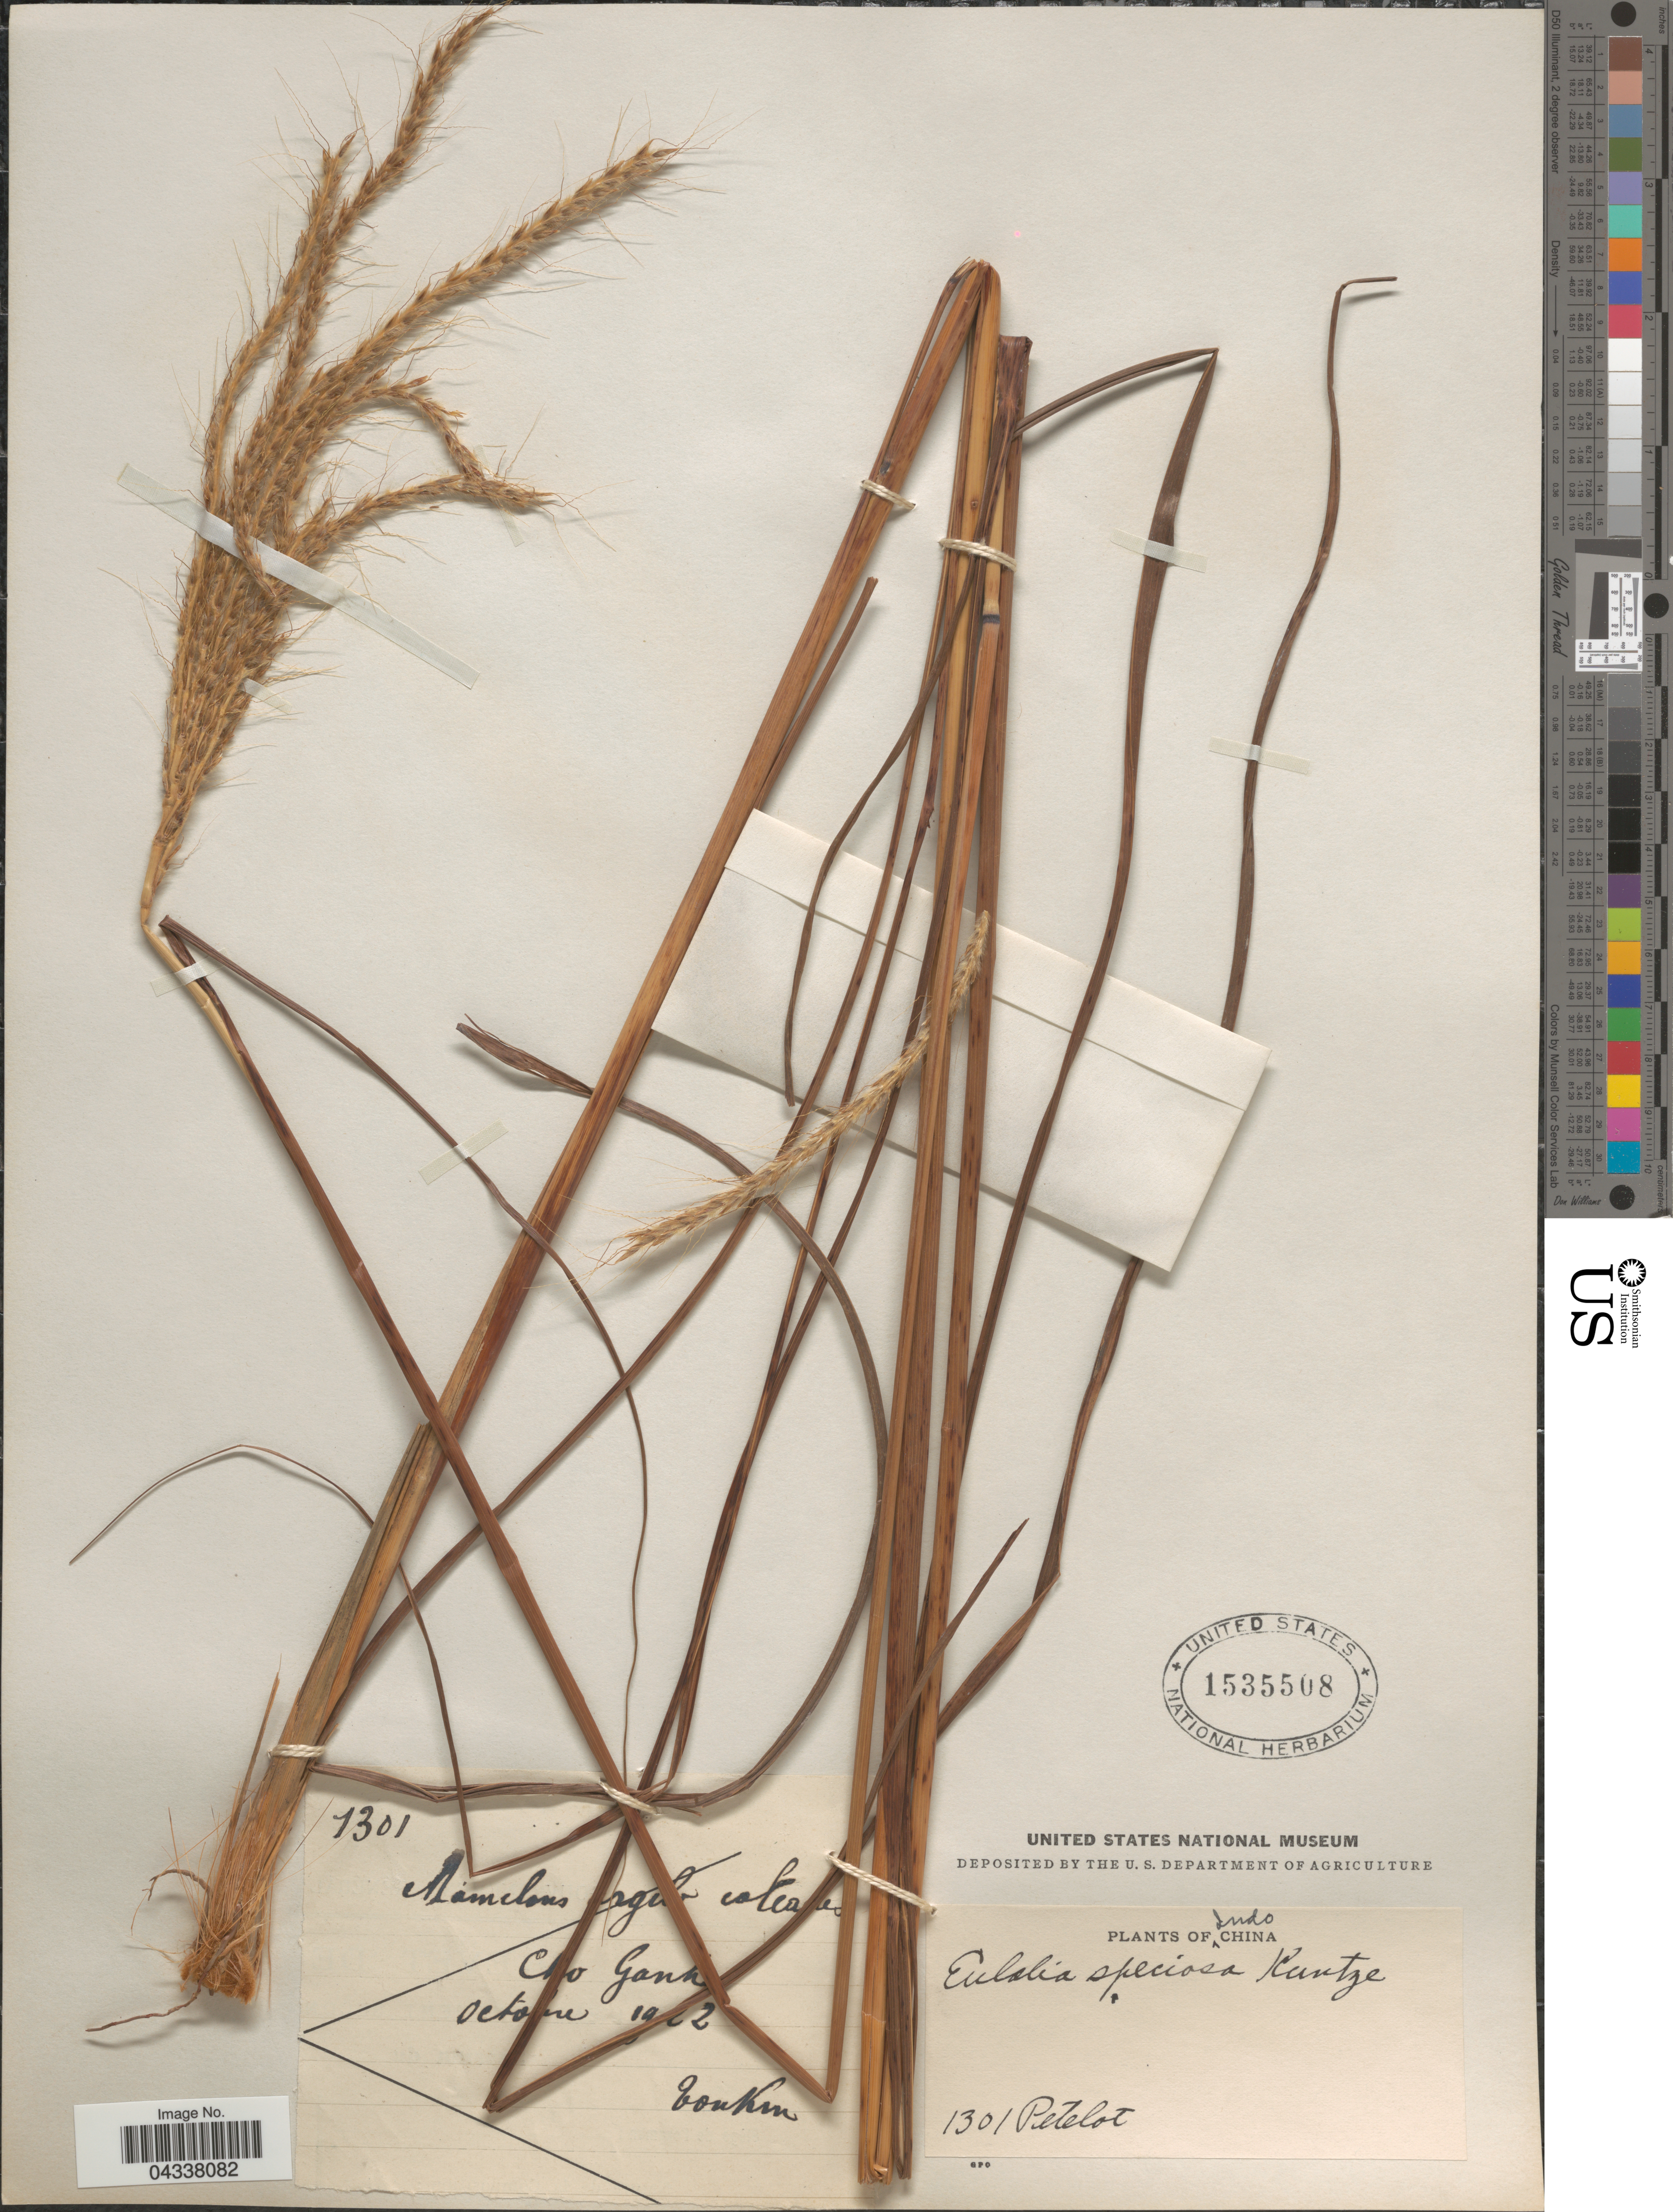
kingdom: Plantae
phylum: Tracheophyta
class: Liliopsida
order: Poales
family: Poaceae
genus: Pseudopogonatherum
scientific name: Pseudopogonatherum speciosum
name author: (Debeaux) Ohwi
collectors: Pételot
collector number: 1301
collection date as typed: Octo!re 1!2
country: Vietnam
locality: C [illegible text]o Gan [illegible text]. Tonkin.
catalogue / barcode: US 1535508